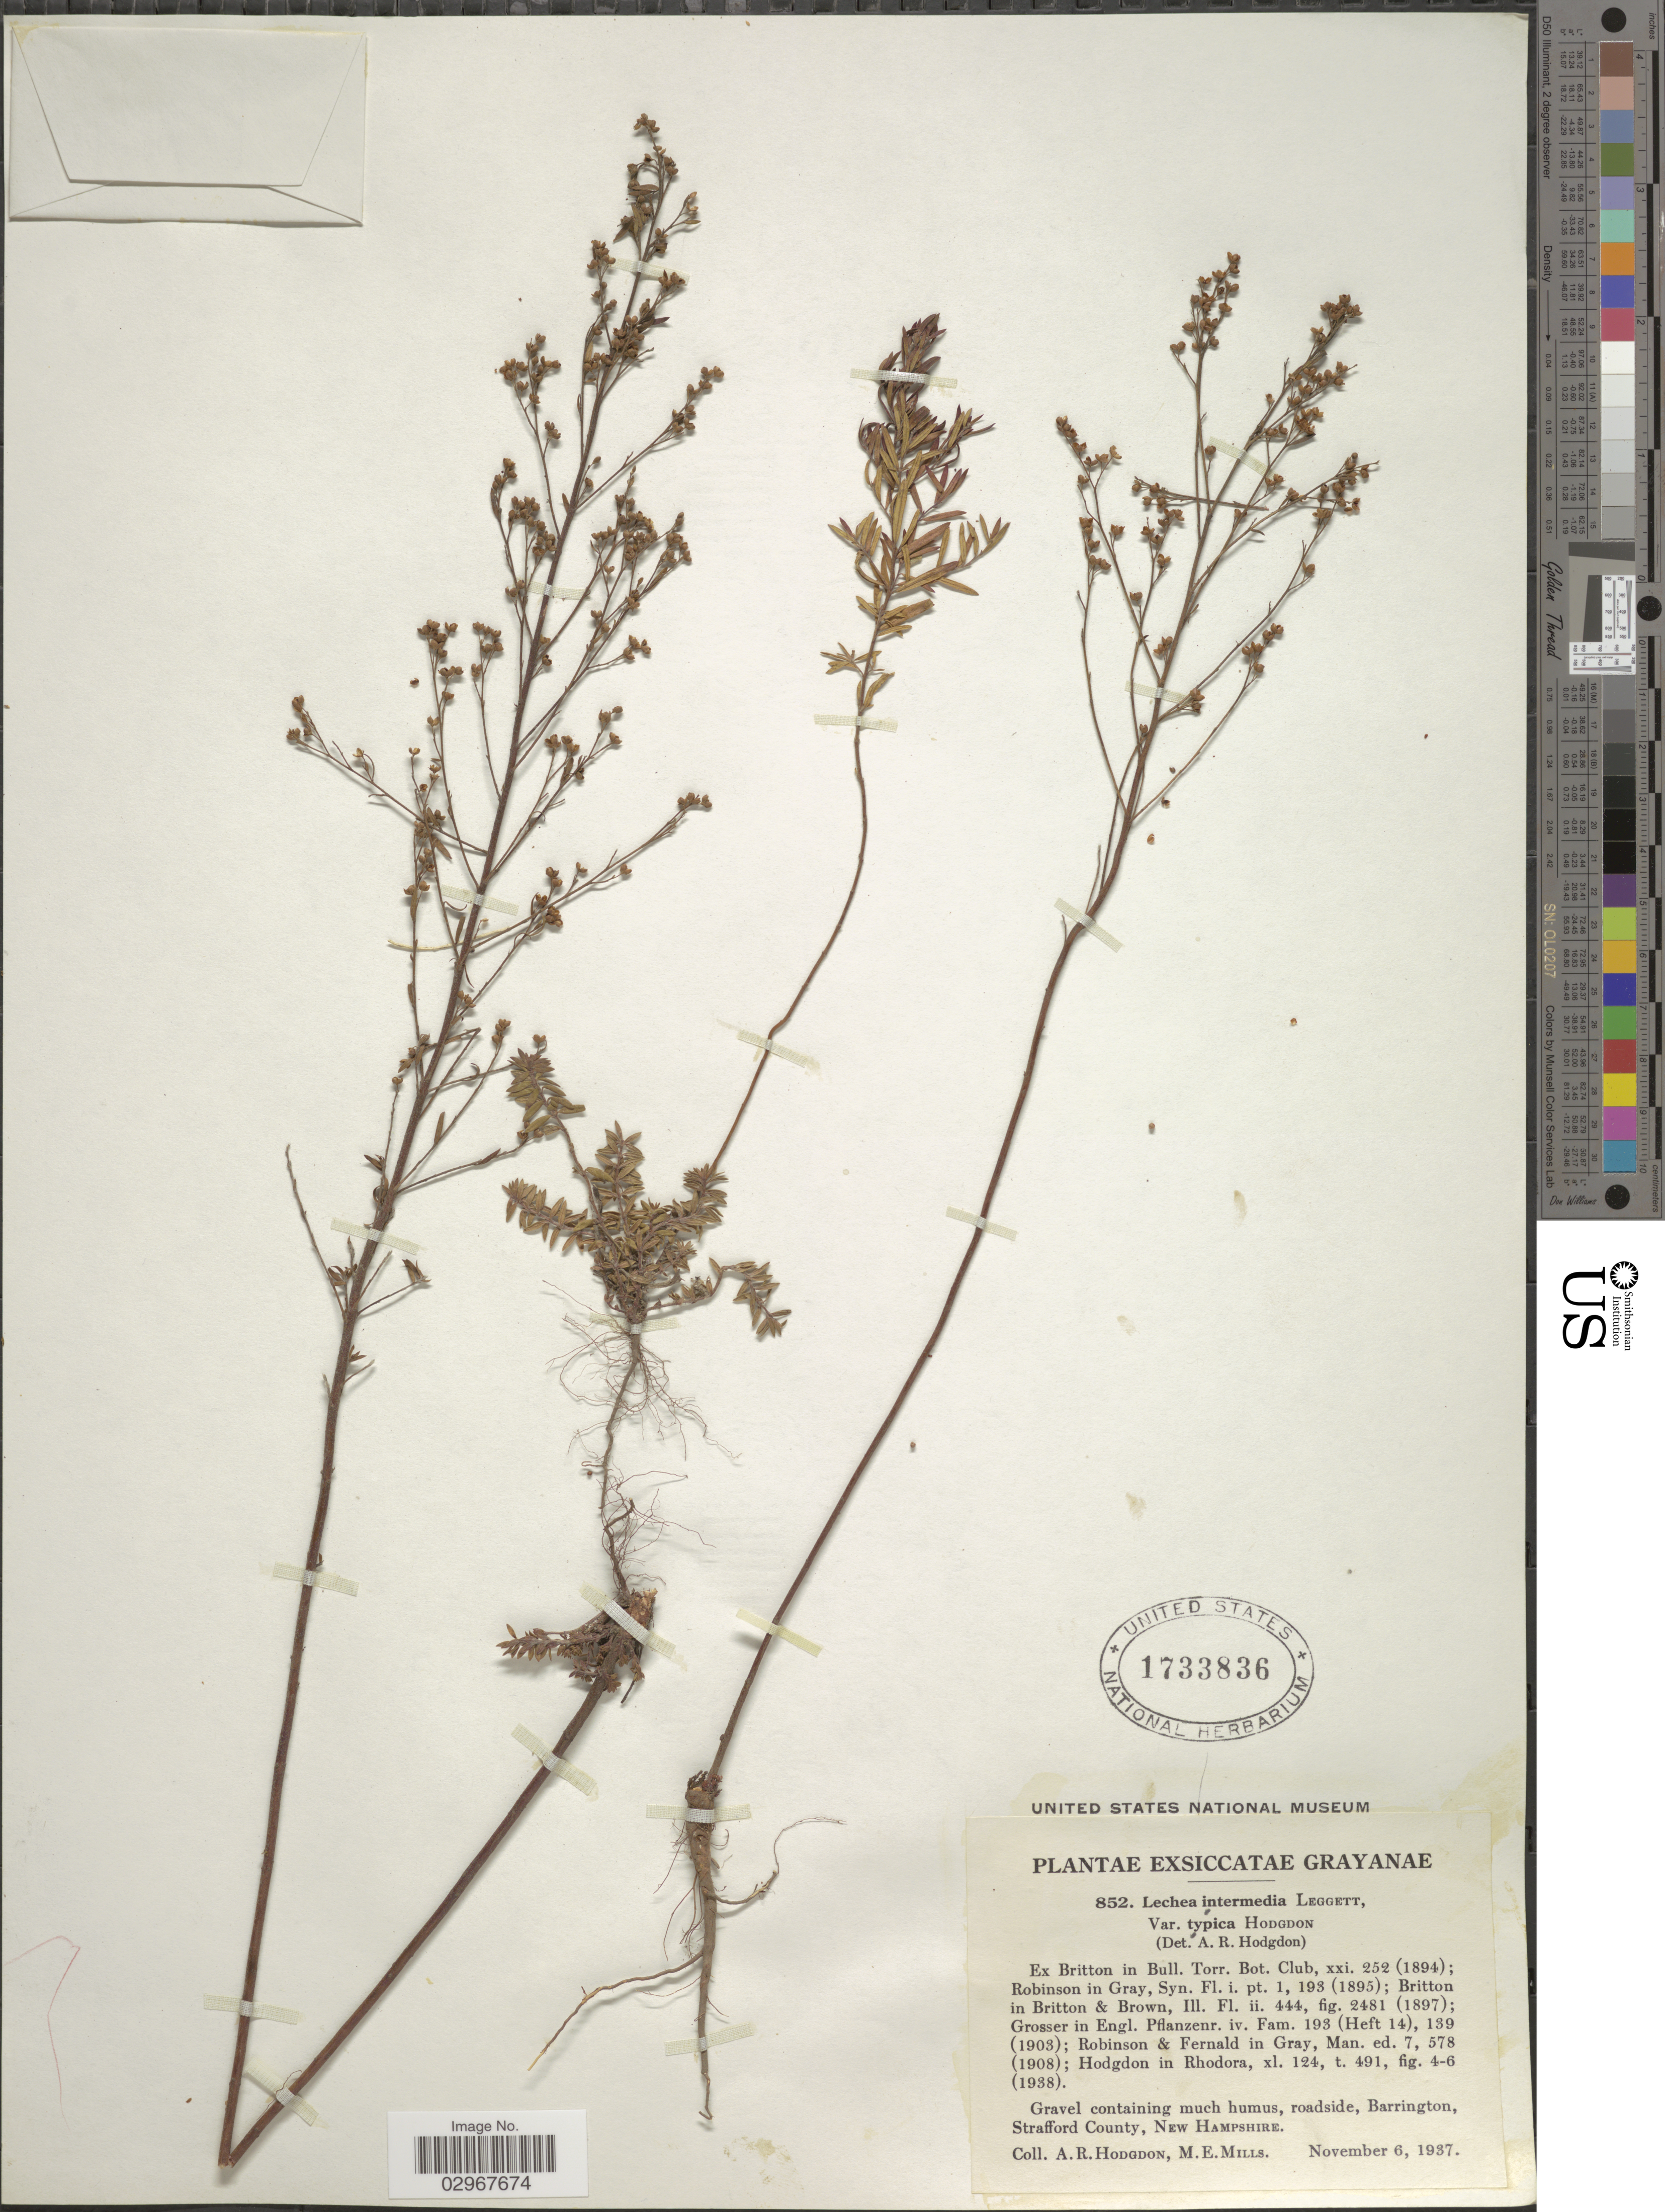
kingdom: Plantae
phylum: Tracheophyta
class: Magnoliopsida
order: Malvales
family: Cistaceae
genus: Lechea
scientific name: Lechea intermedia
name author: Legg. ex Britton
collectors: A. R. Hodgdon & M. Mills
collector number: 852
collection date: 1937-11-06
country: United States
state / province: New Hampshire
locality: Grayanae. Roadside, Barrington, Strafford County.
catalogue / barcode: US 1733836